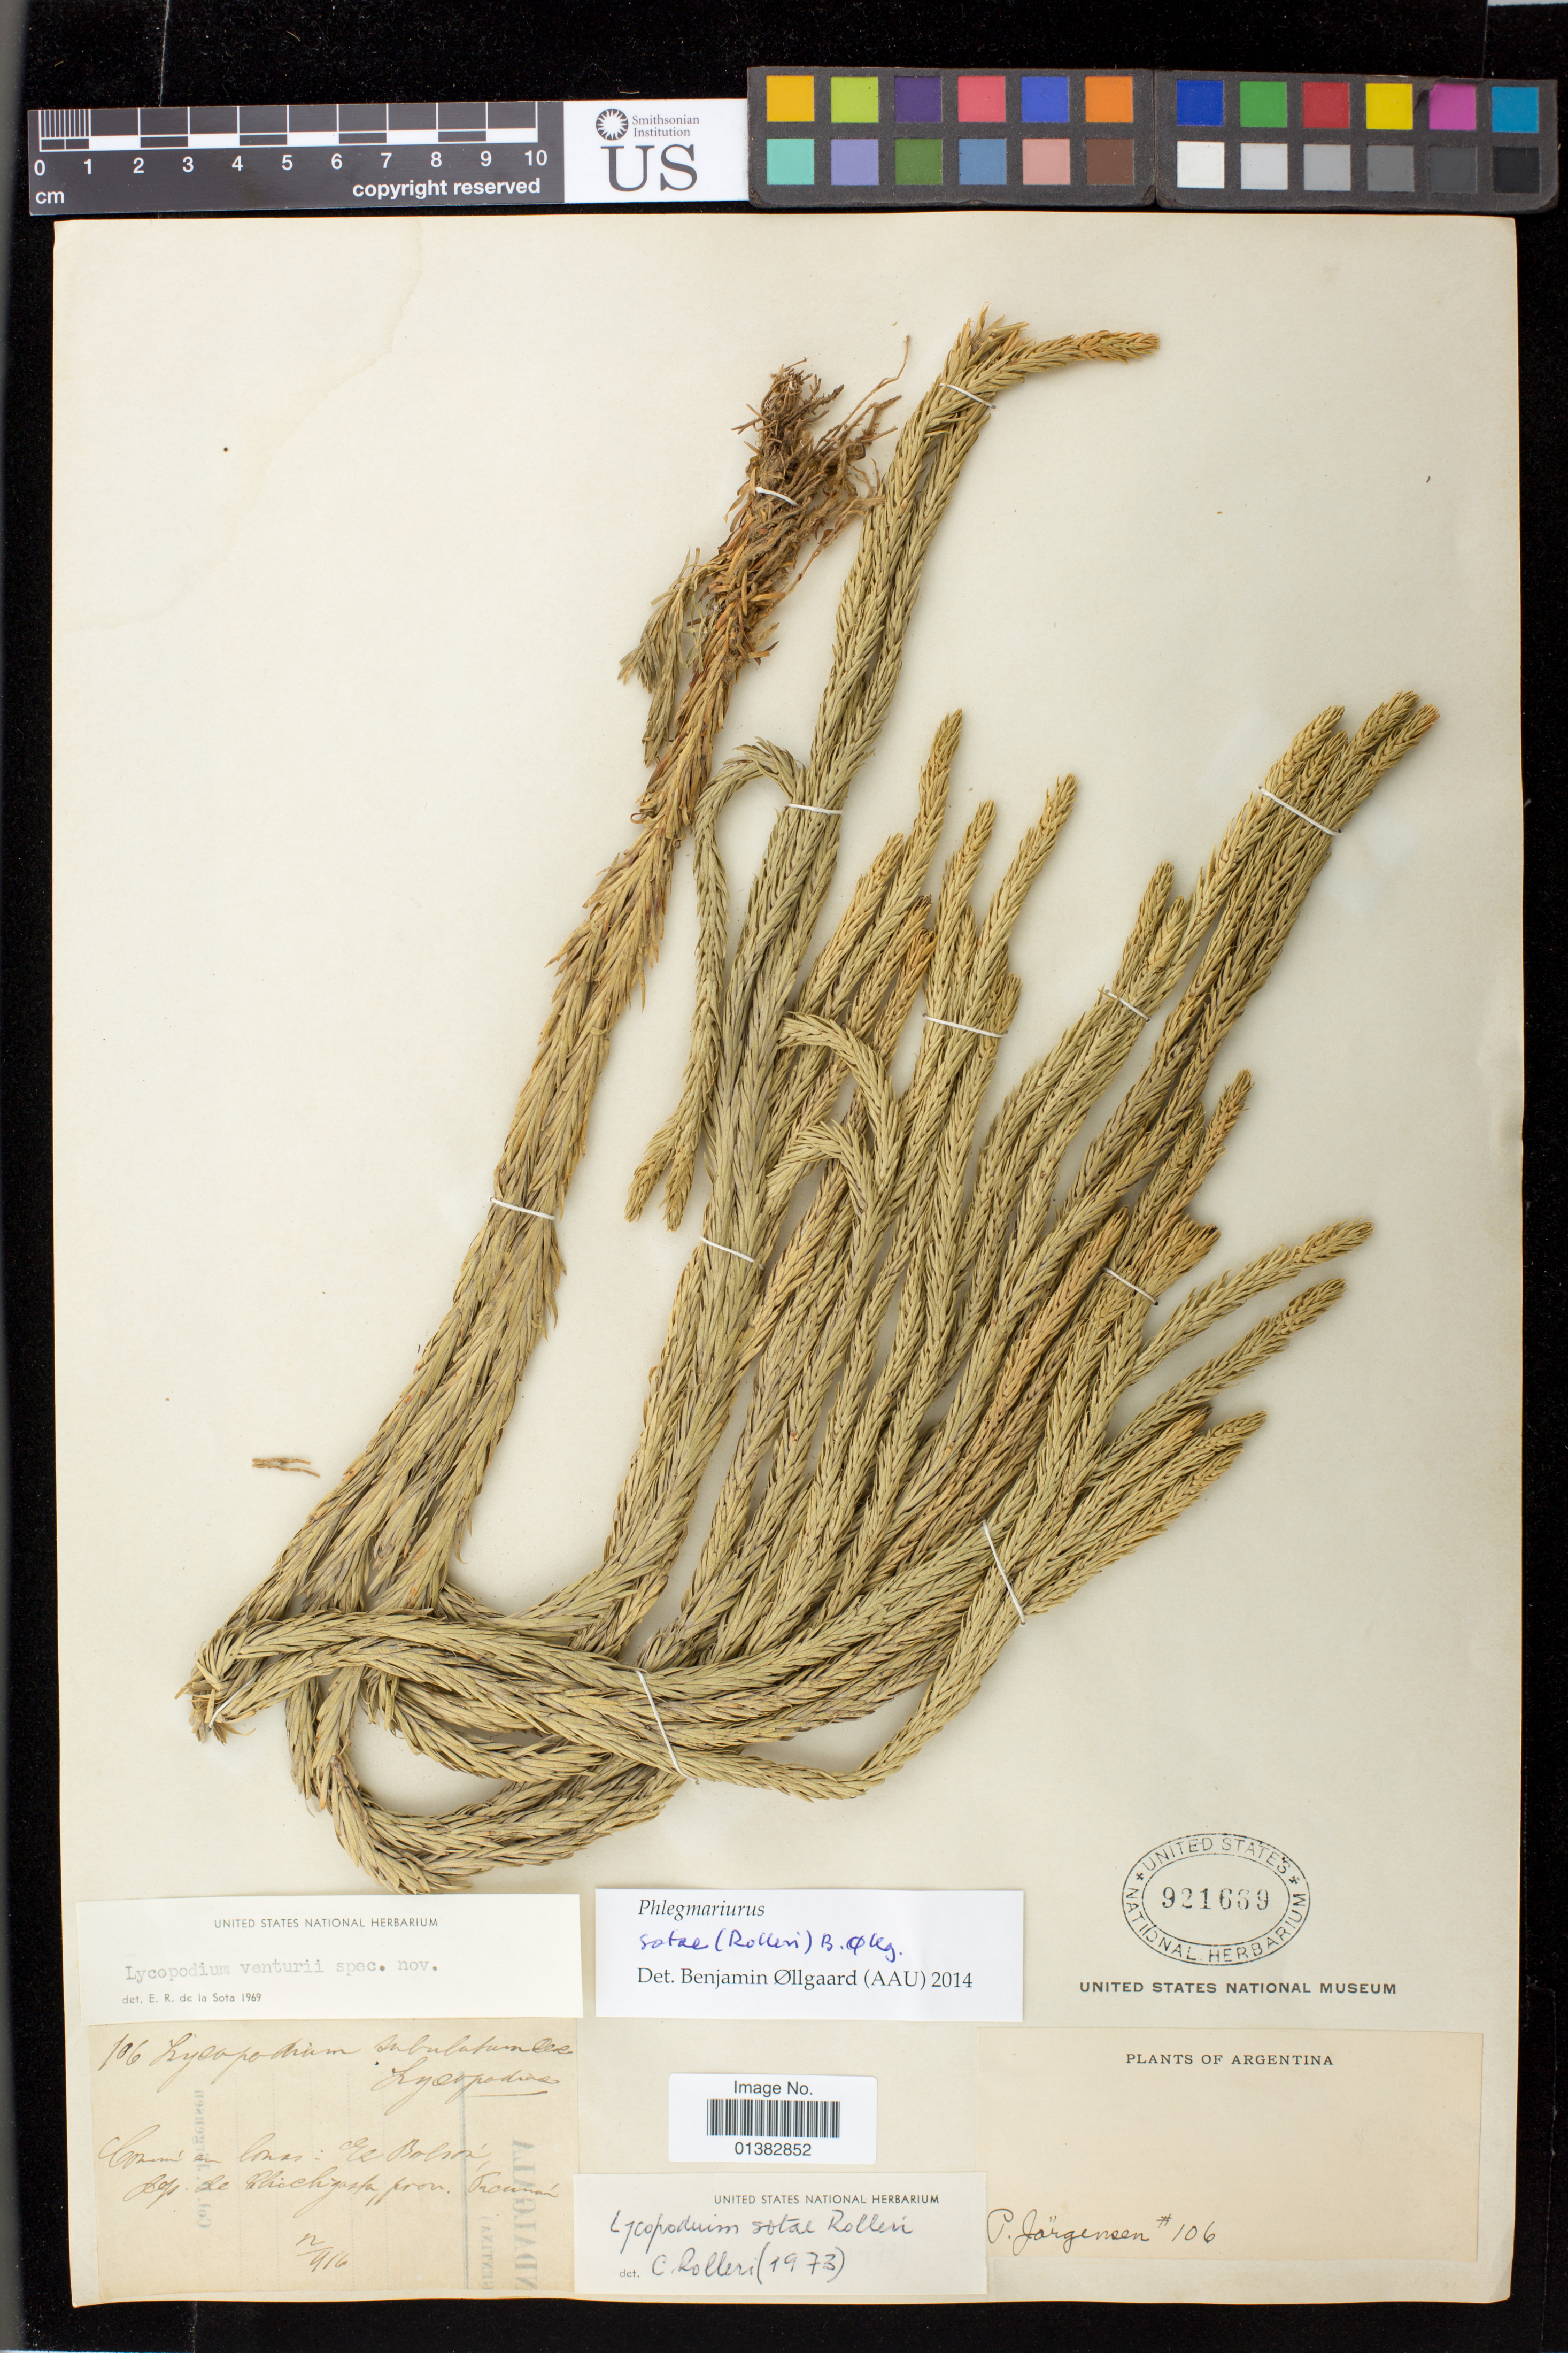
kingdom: Plantae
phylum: Tracheophyta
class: Lycopodiopsida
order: Lycopodiales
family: Lycopodiaceae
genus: Phlegmariurus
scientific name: Phlegmariurus aristei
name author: (Nessel) B. Øllg.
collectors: P. Jörgensen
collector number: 106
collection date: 1916-12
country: Argentina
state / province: Tucuman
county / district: Chicligasta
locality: El Bolson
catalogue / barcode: US 921689